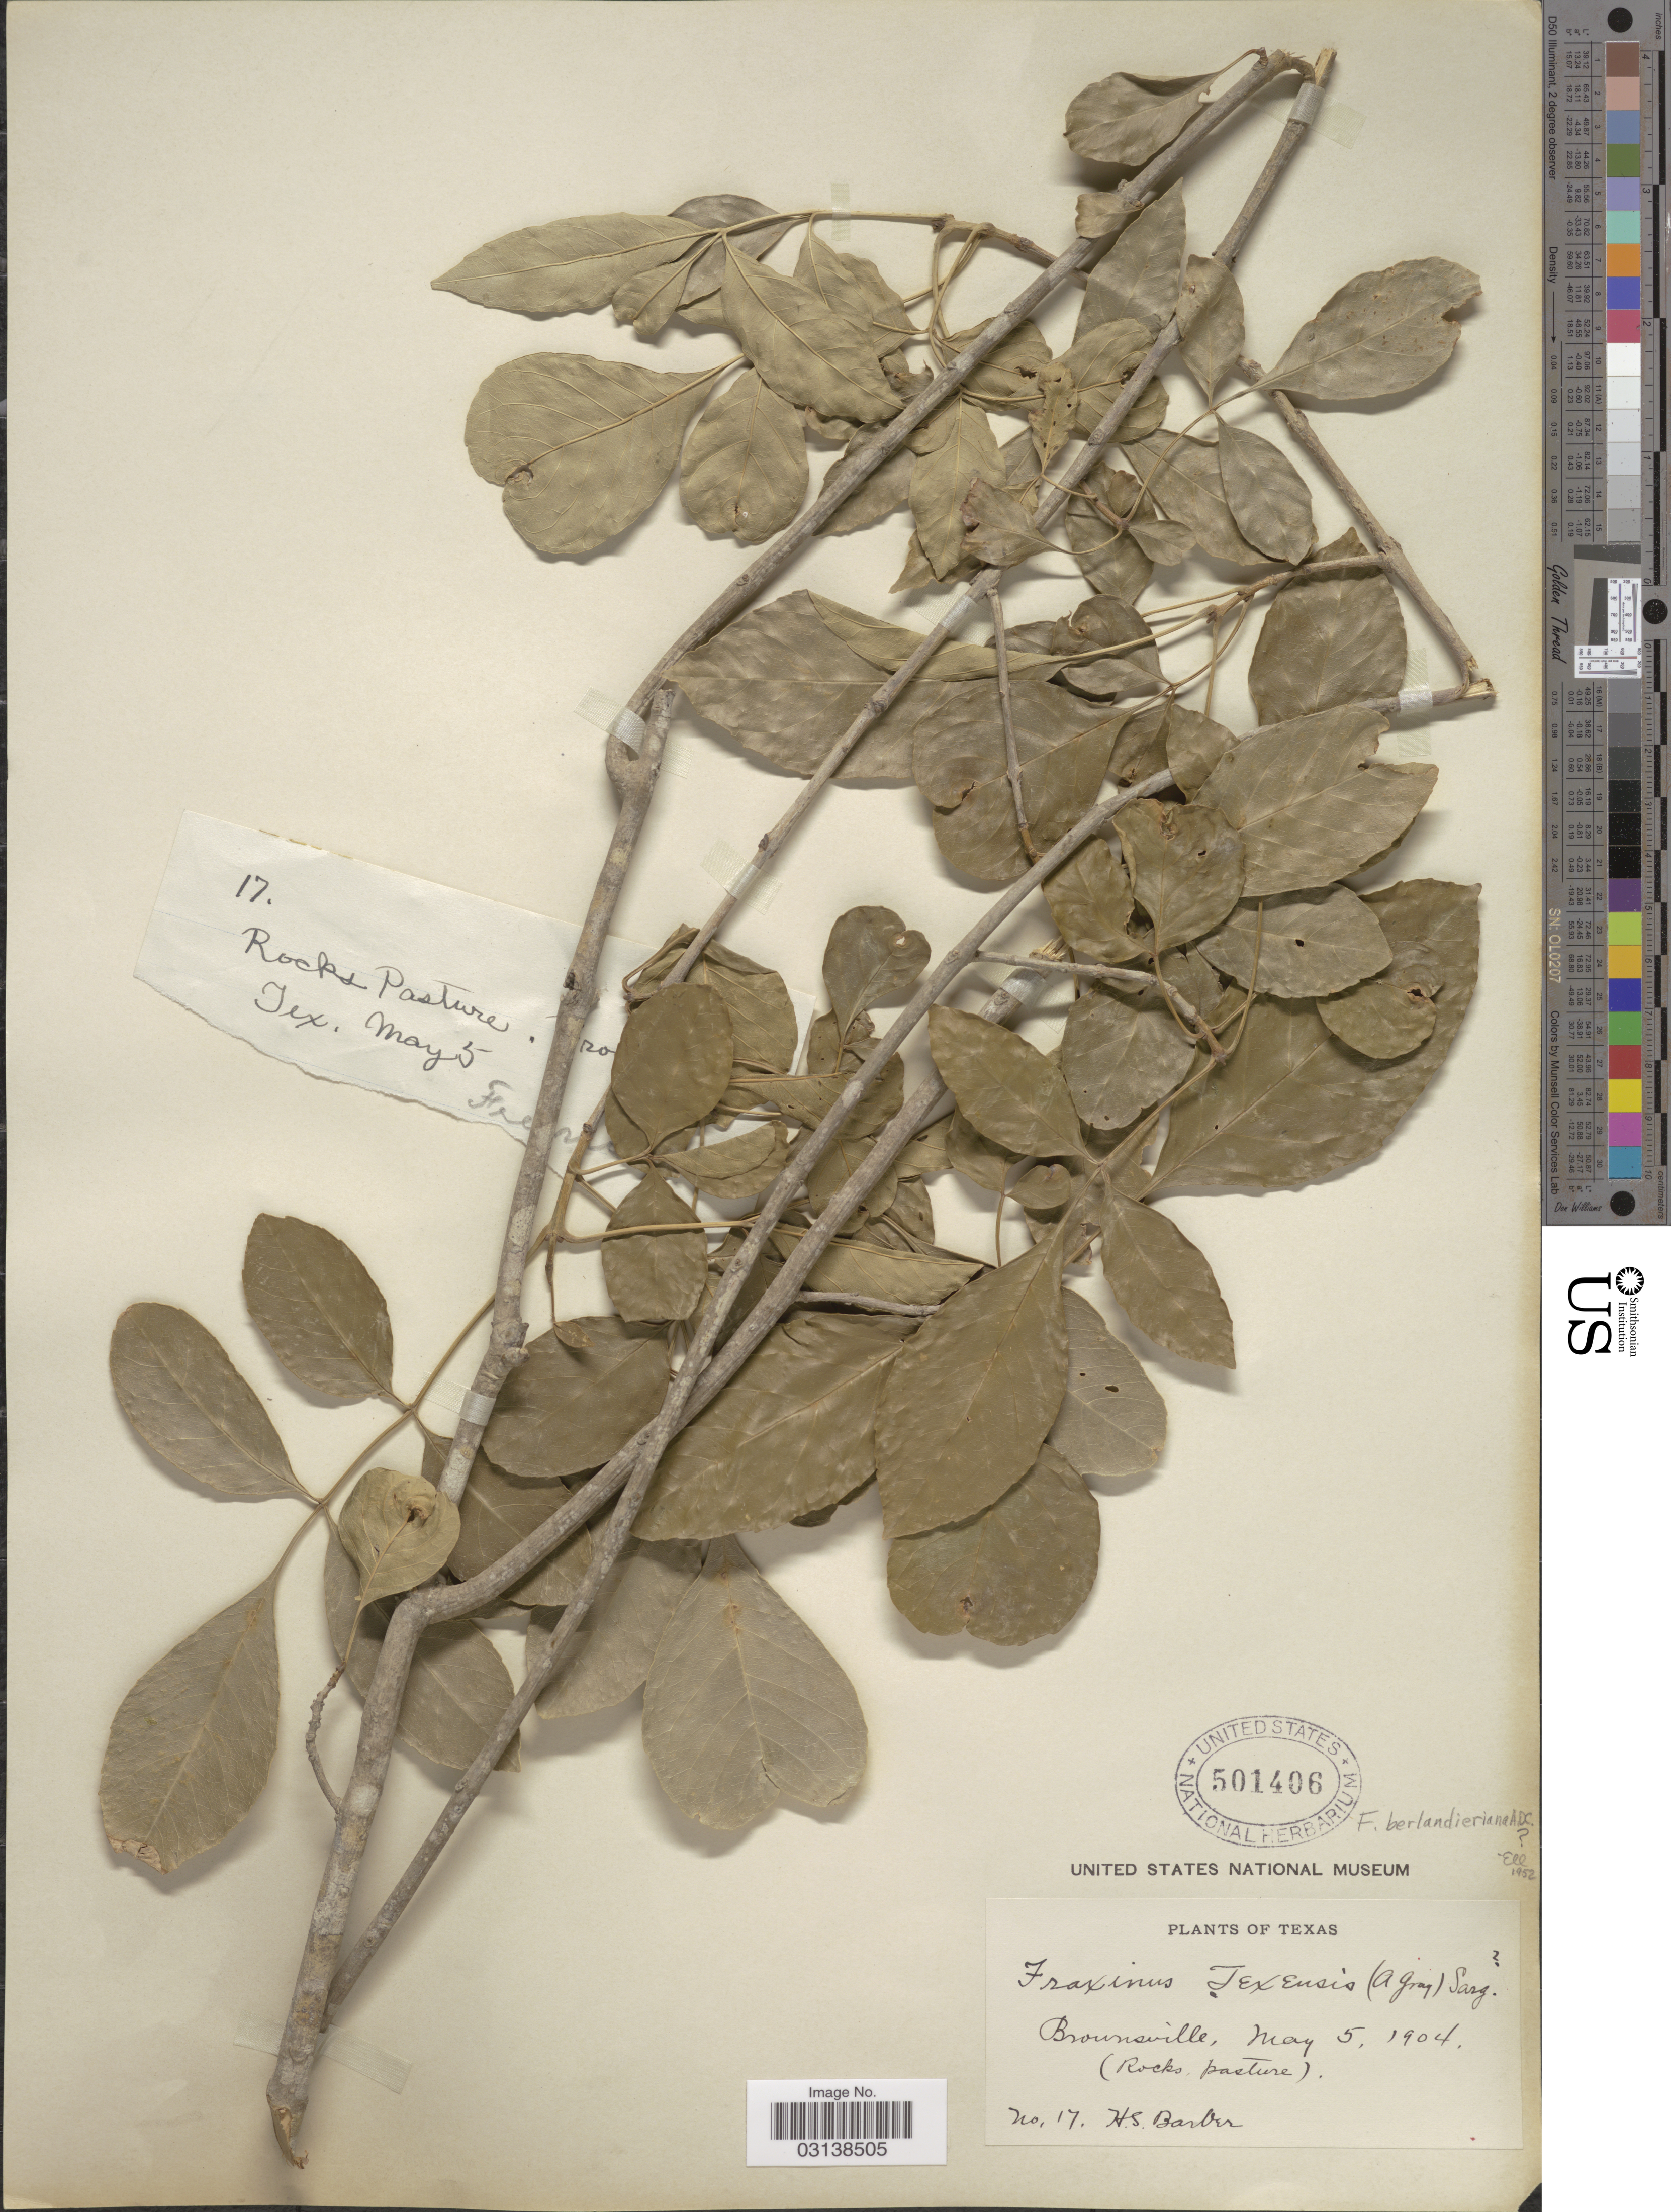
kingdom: Plantae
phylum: Tracheophyta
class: Magnoliopsida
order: Lamiales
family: Oleaceae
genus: Fraxinus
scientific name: Fraxinus berlandieriana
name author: A. DC.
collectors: H. Barber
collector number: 17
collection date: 1904-05-05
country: United States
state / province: Texas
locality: Brownsville, (Rocks pasture).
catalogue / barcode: US 501406